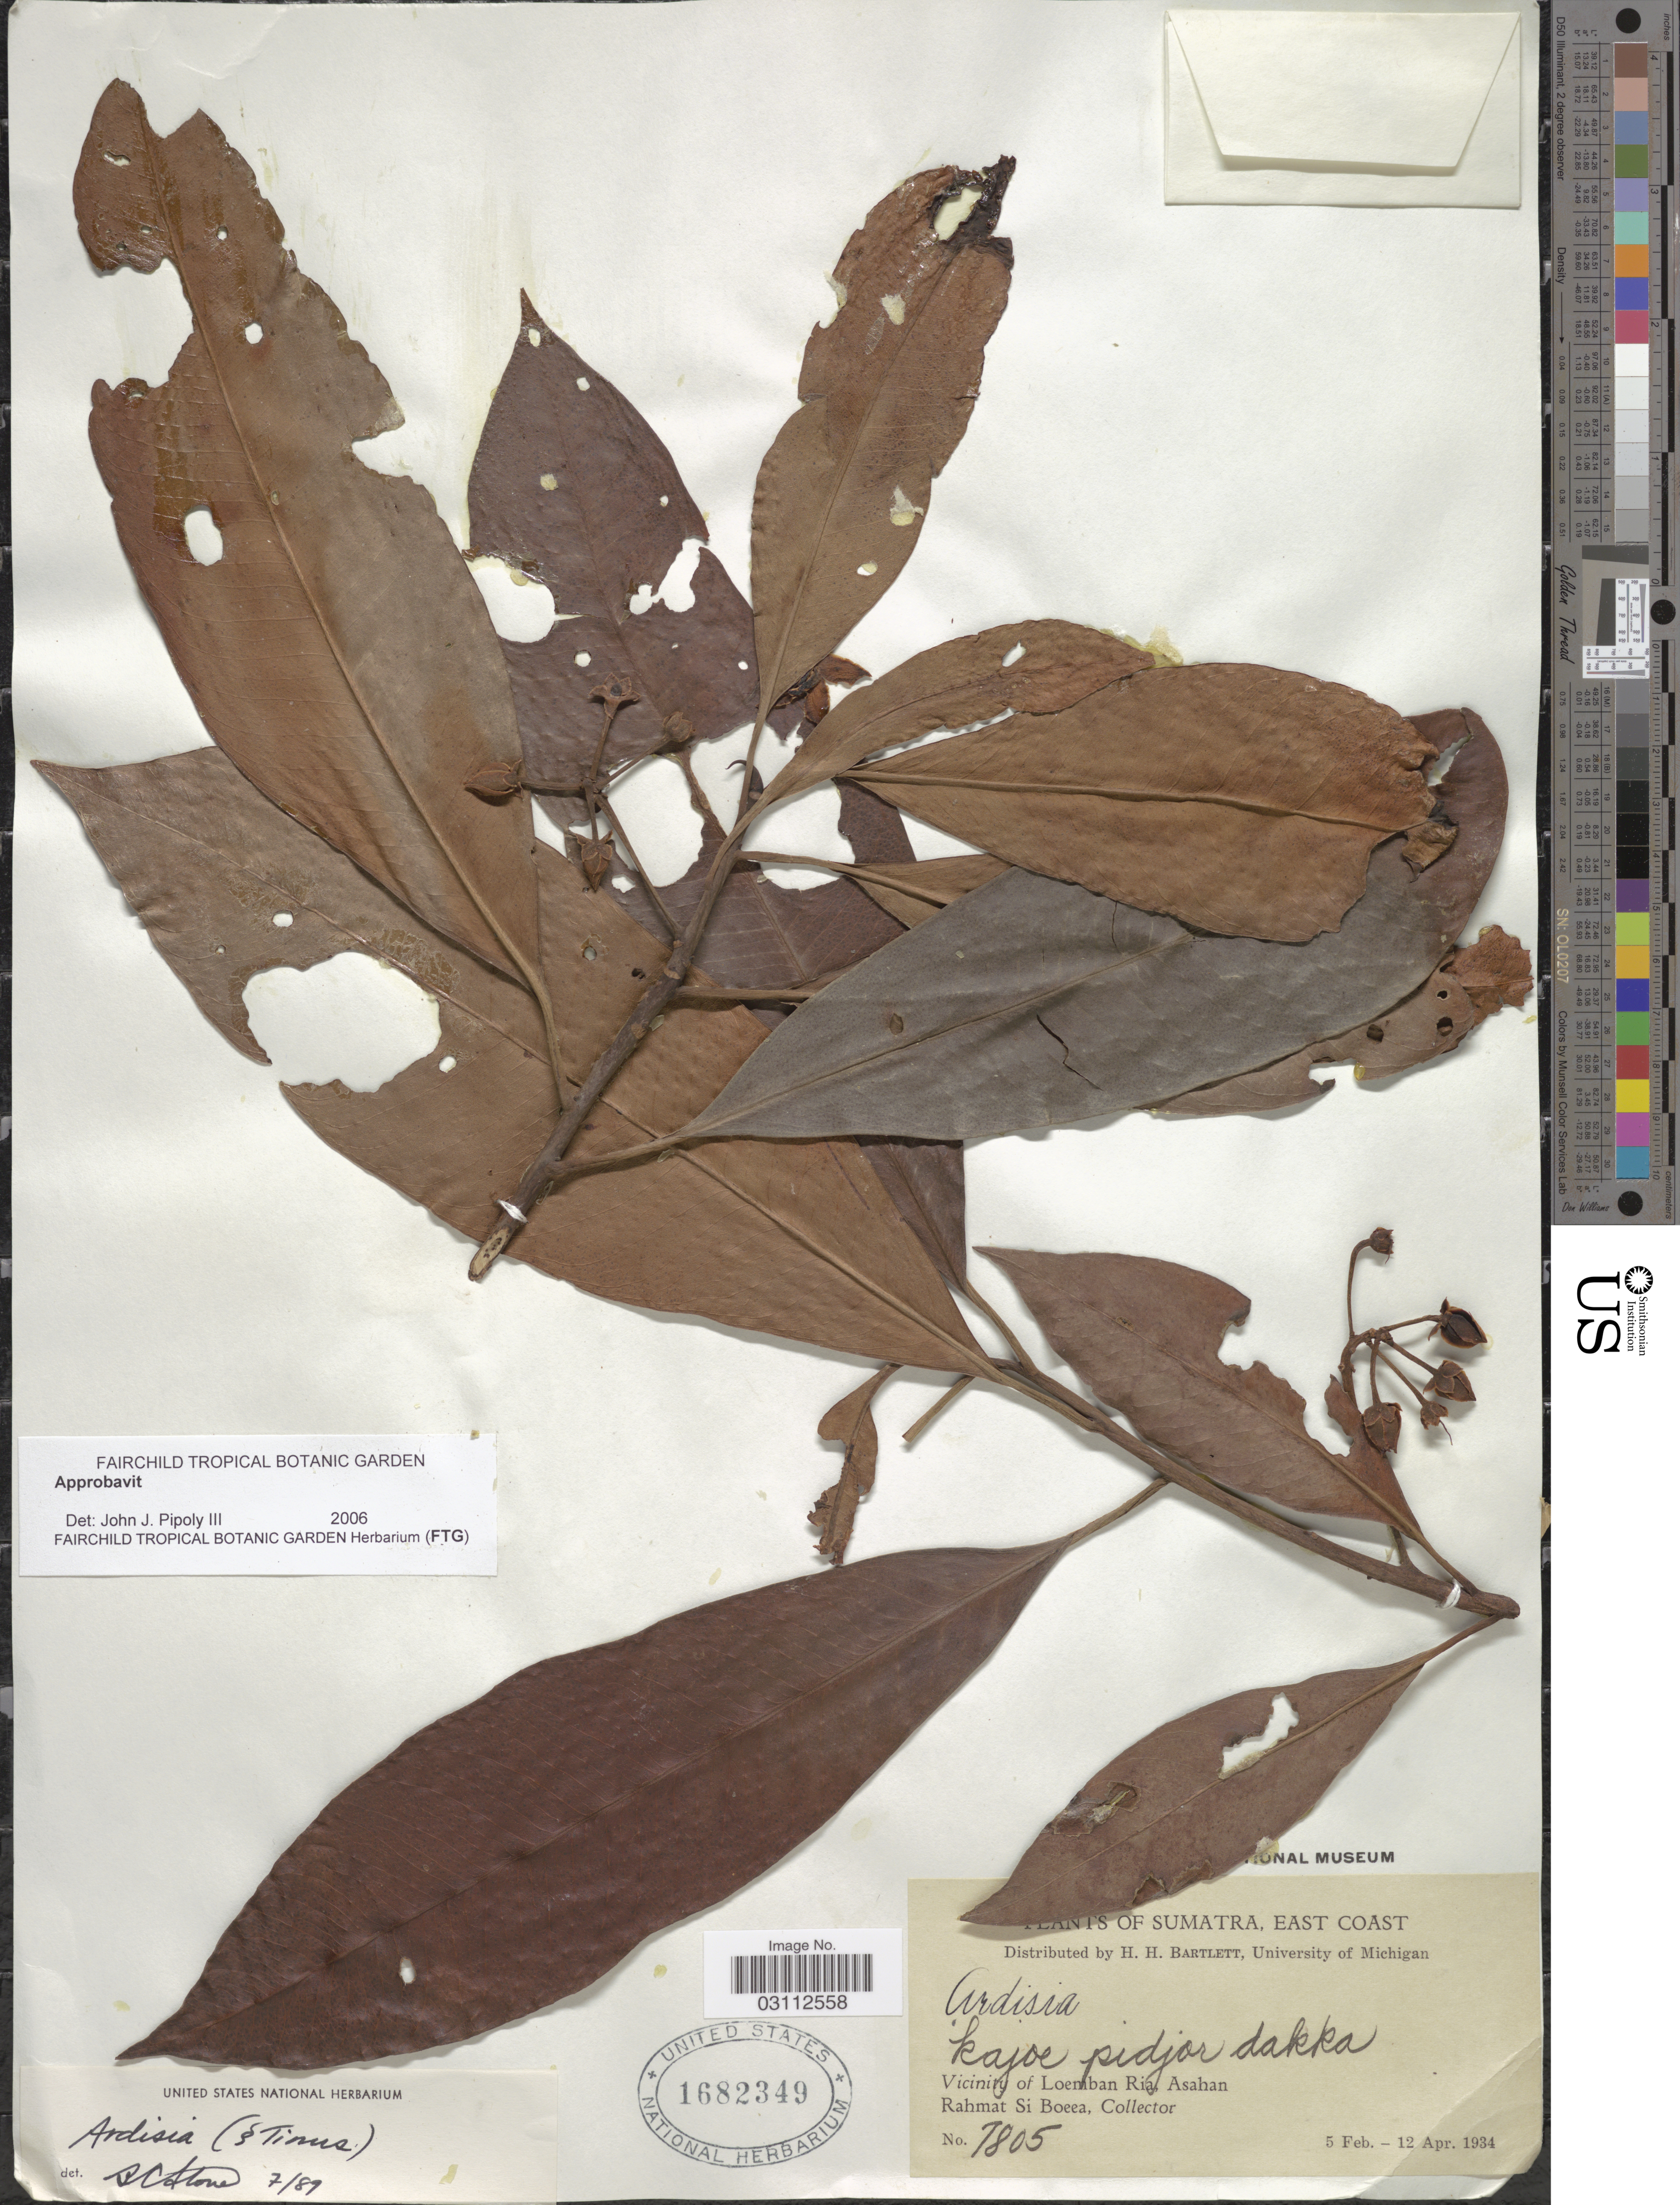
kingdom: Plantae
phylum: Tracheophyta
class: Magnoliopsida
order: Ericales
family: Primulaceae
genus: Ardisia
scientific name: Ardisia sp.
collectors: Rahmat Si Boeea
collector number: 7805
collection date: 1934-02-05/1934-04-12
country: Indonesia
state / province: Sumatra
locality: East Coast. Vicinity of Loemban Ria, Asahan.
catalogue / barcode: US 1682349